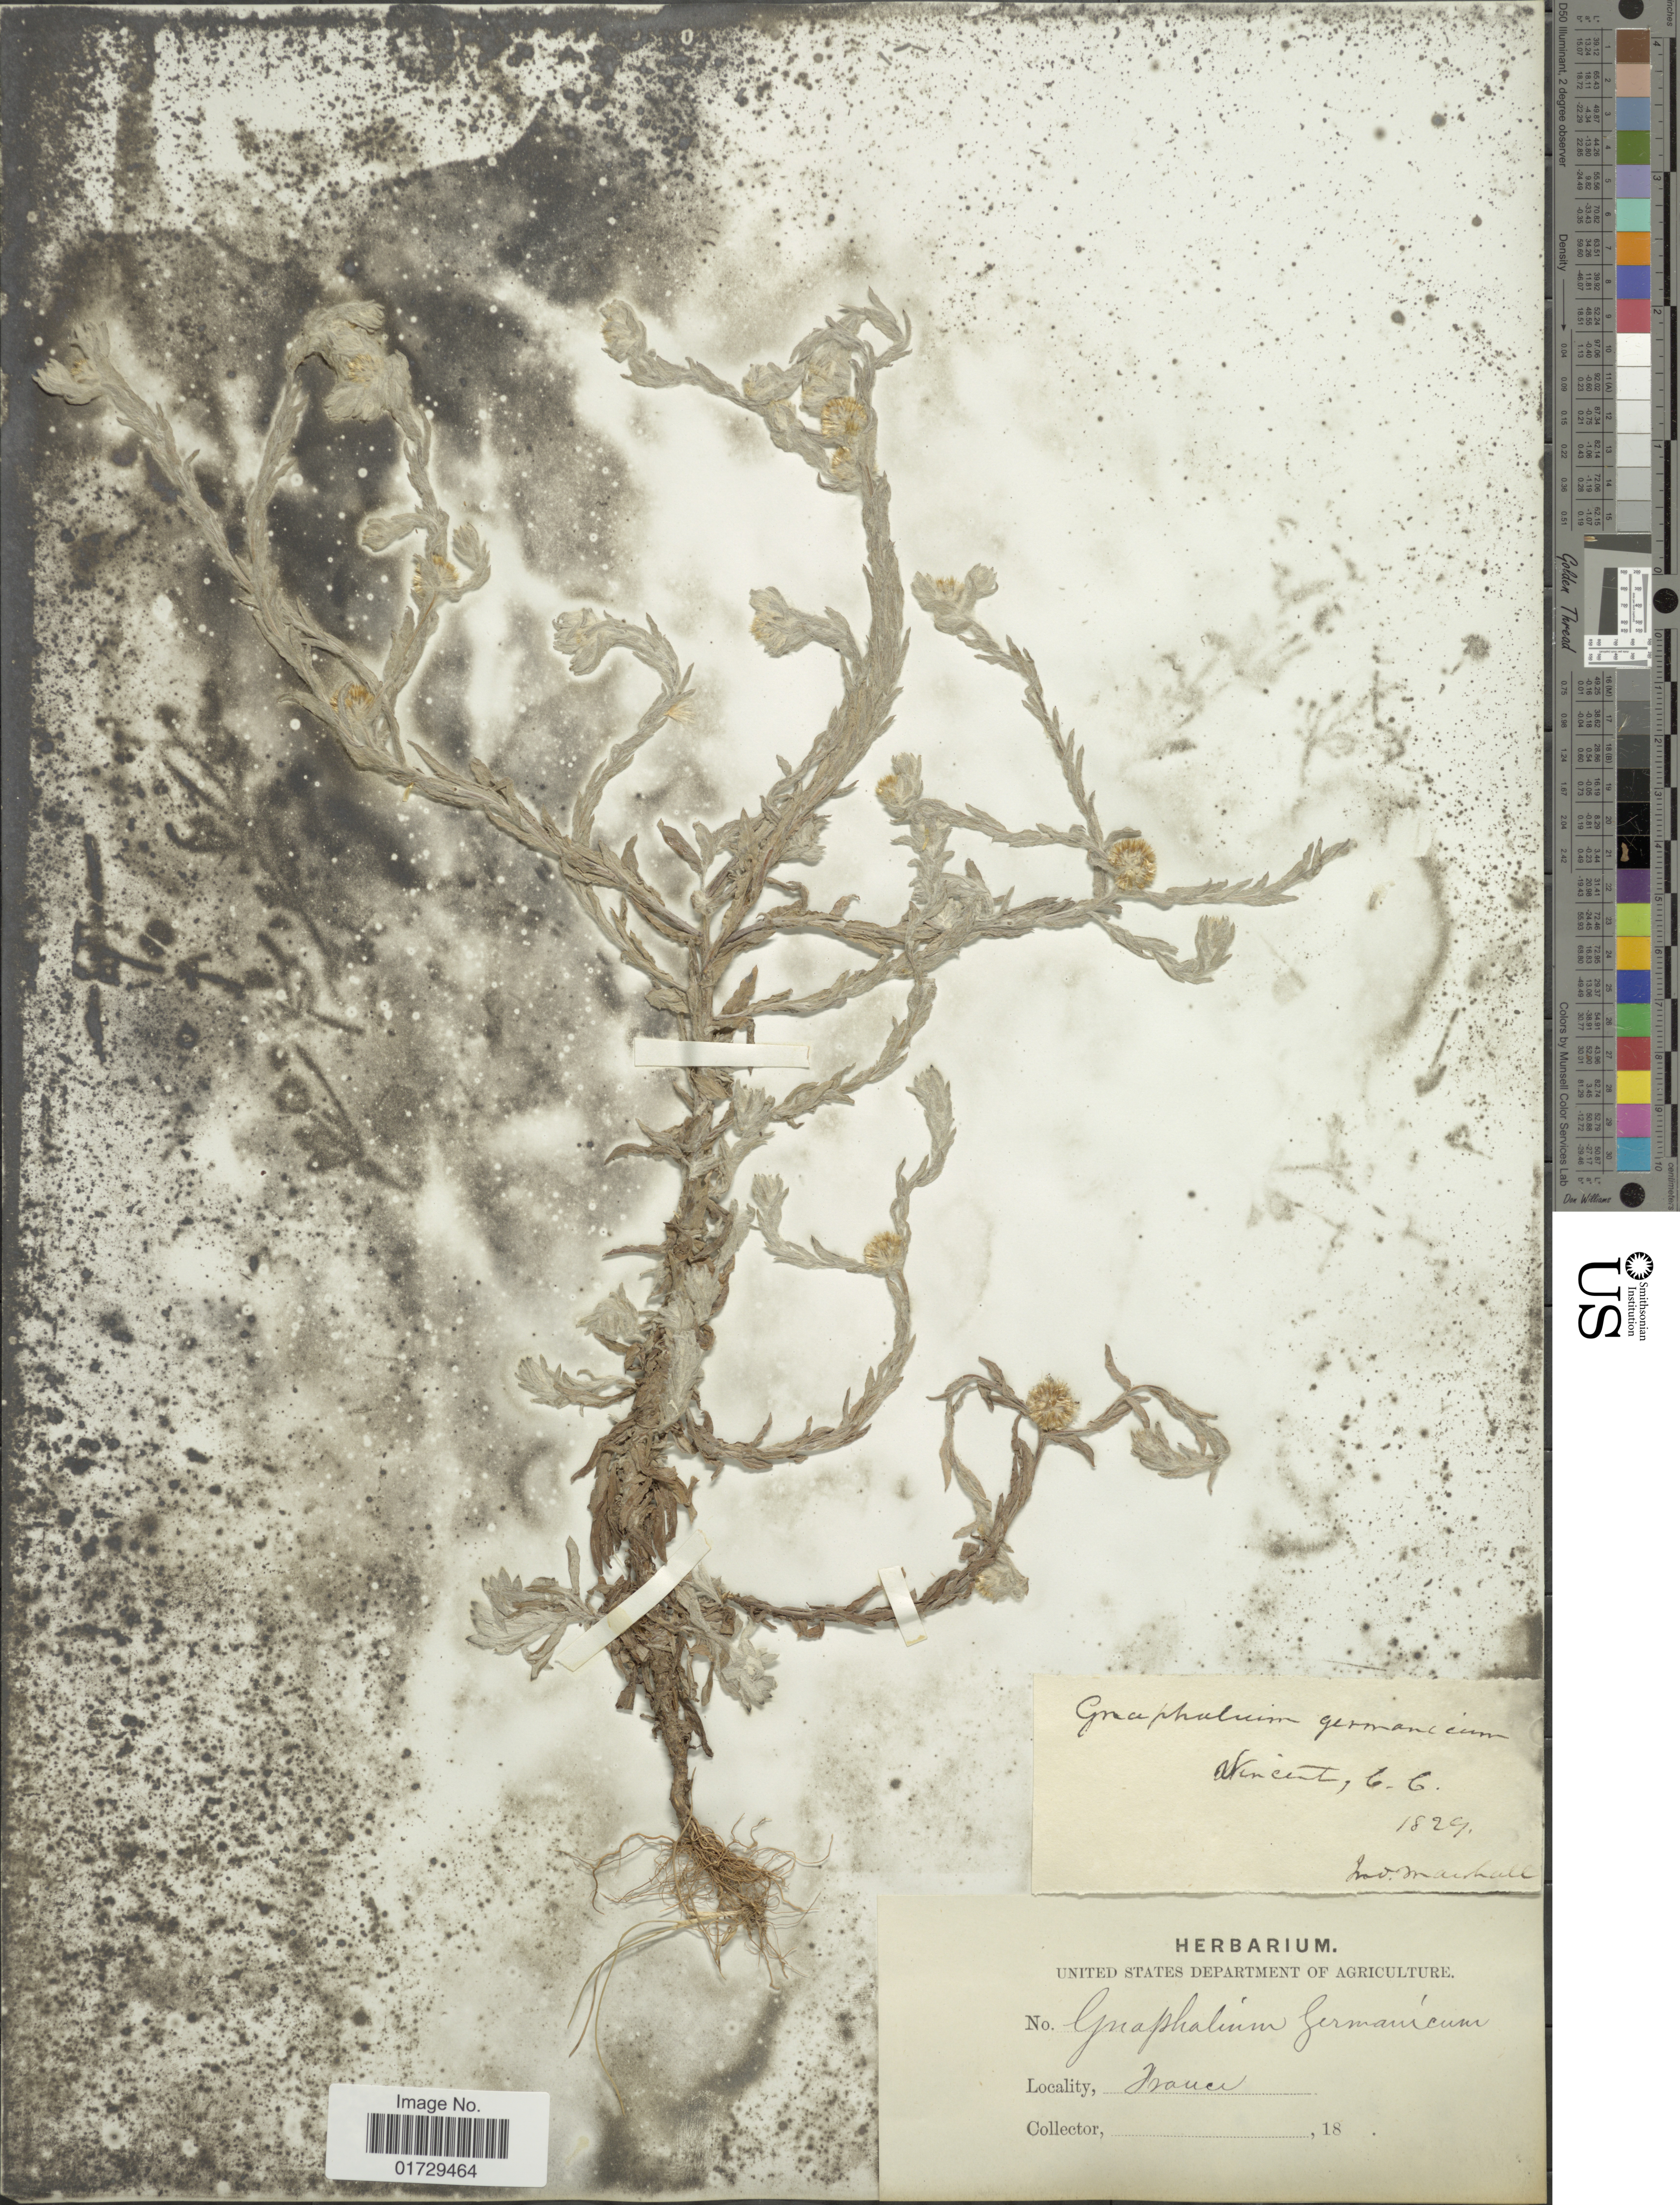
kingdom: Plantae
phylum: Tracheophyta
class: Magnoliopsida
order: Asterales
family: Asteraceae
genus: Filago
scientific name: Filago germanica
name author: (L.) Huds.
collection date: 1829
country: France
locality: Vincent, C. C. [interpreted]